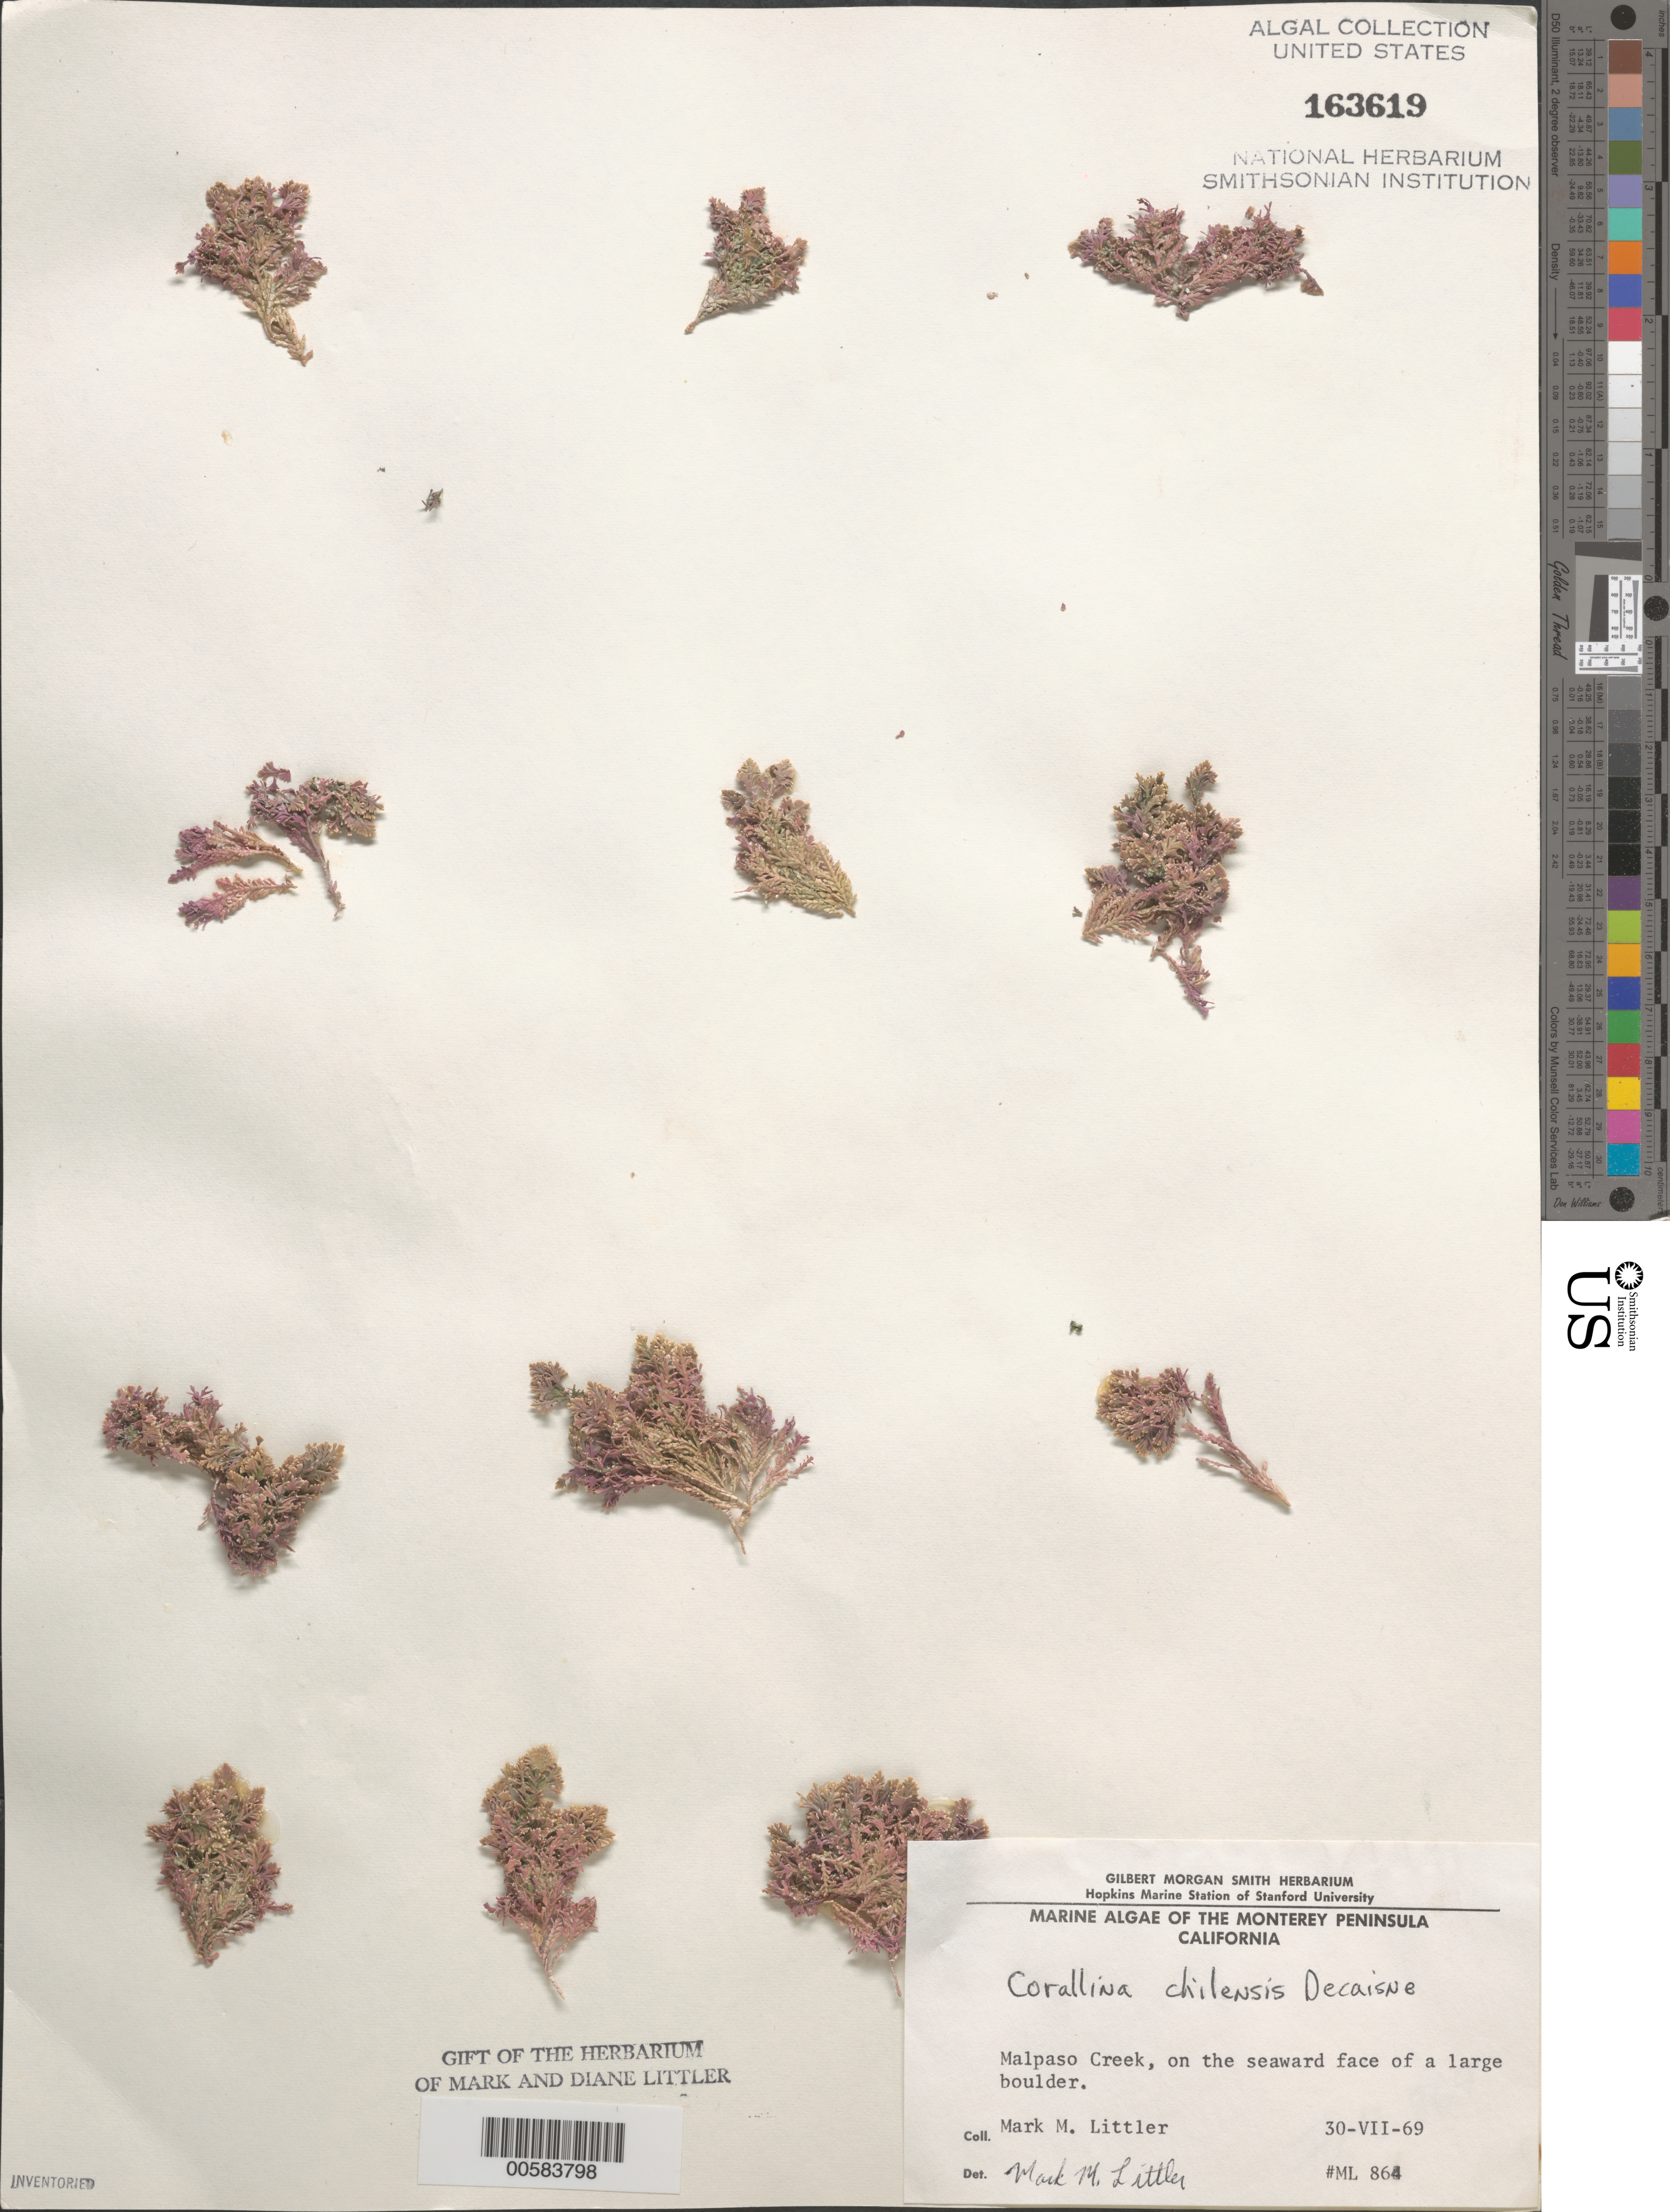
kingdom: Plantae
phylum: Rhodophyta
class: Florideophyceae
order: Corallinales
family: Corallinaceae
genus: Corallina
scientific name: Corallina officinalis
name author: L.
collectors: M. M. Littler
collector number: ML 864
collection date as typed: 30 Jul 1969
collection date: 1969-07-30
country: United States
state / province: California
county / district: Monterey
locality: Malpaso Creek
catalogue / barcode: US 163619